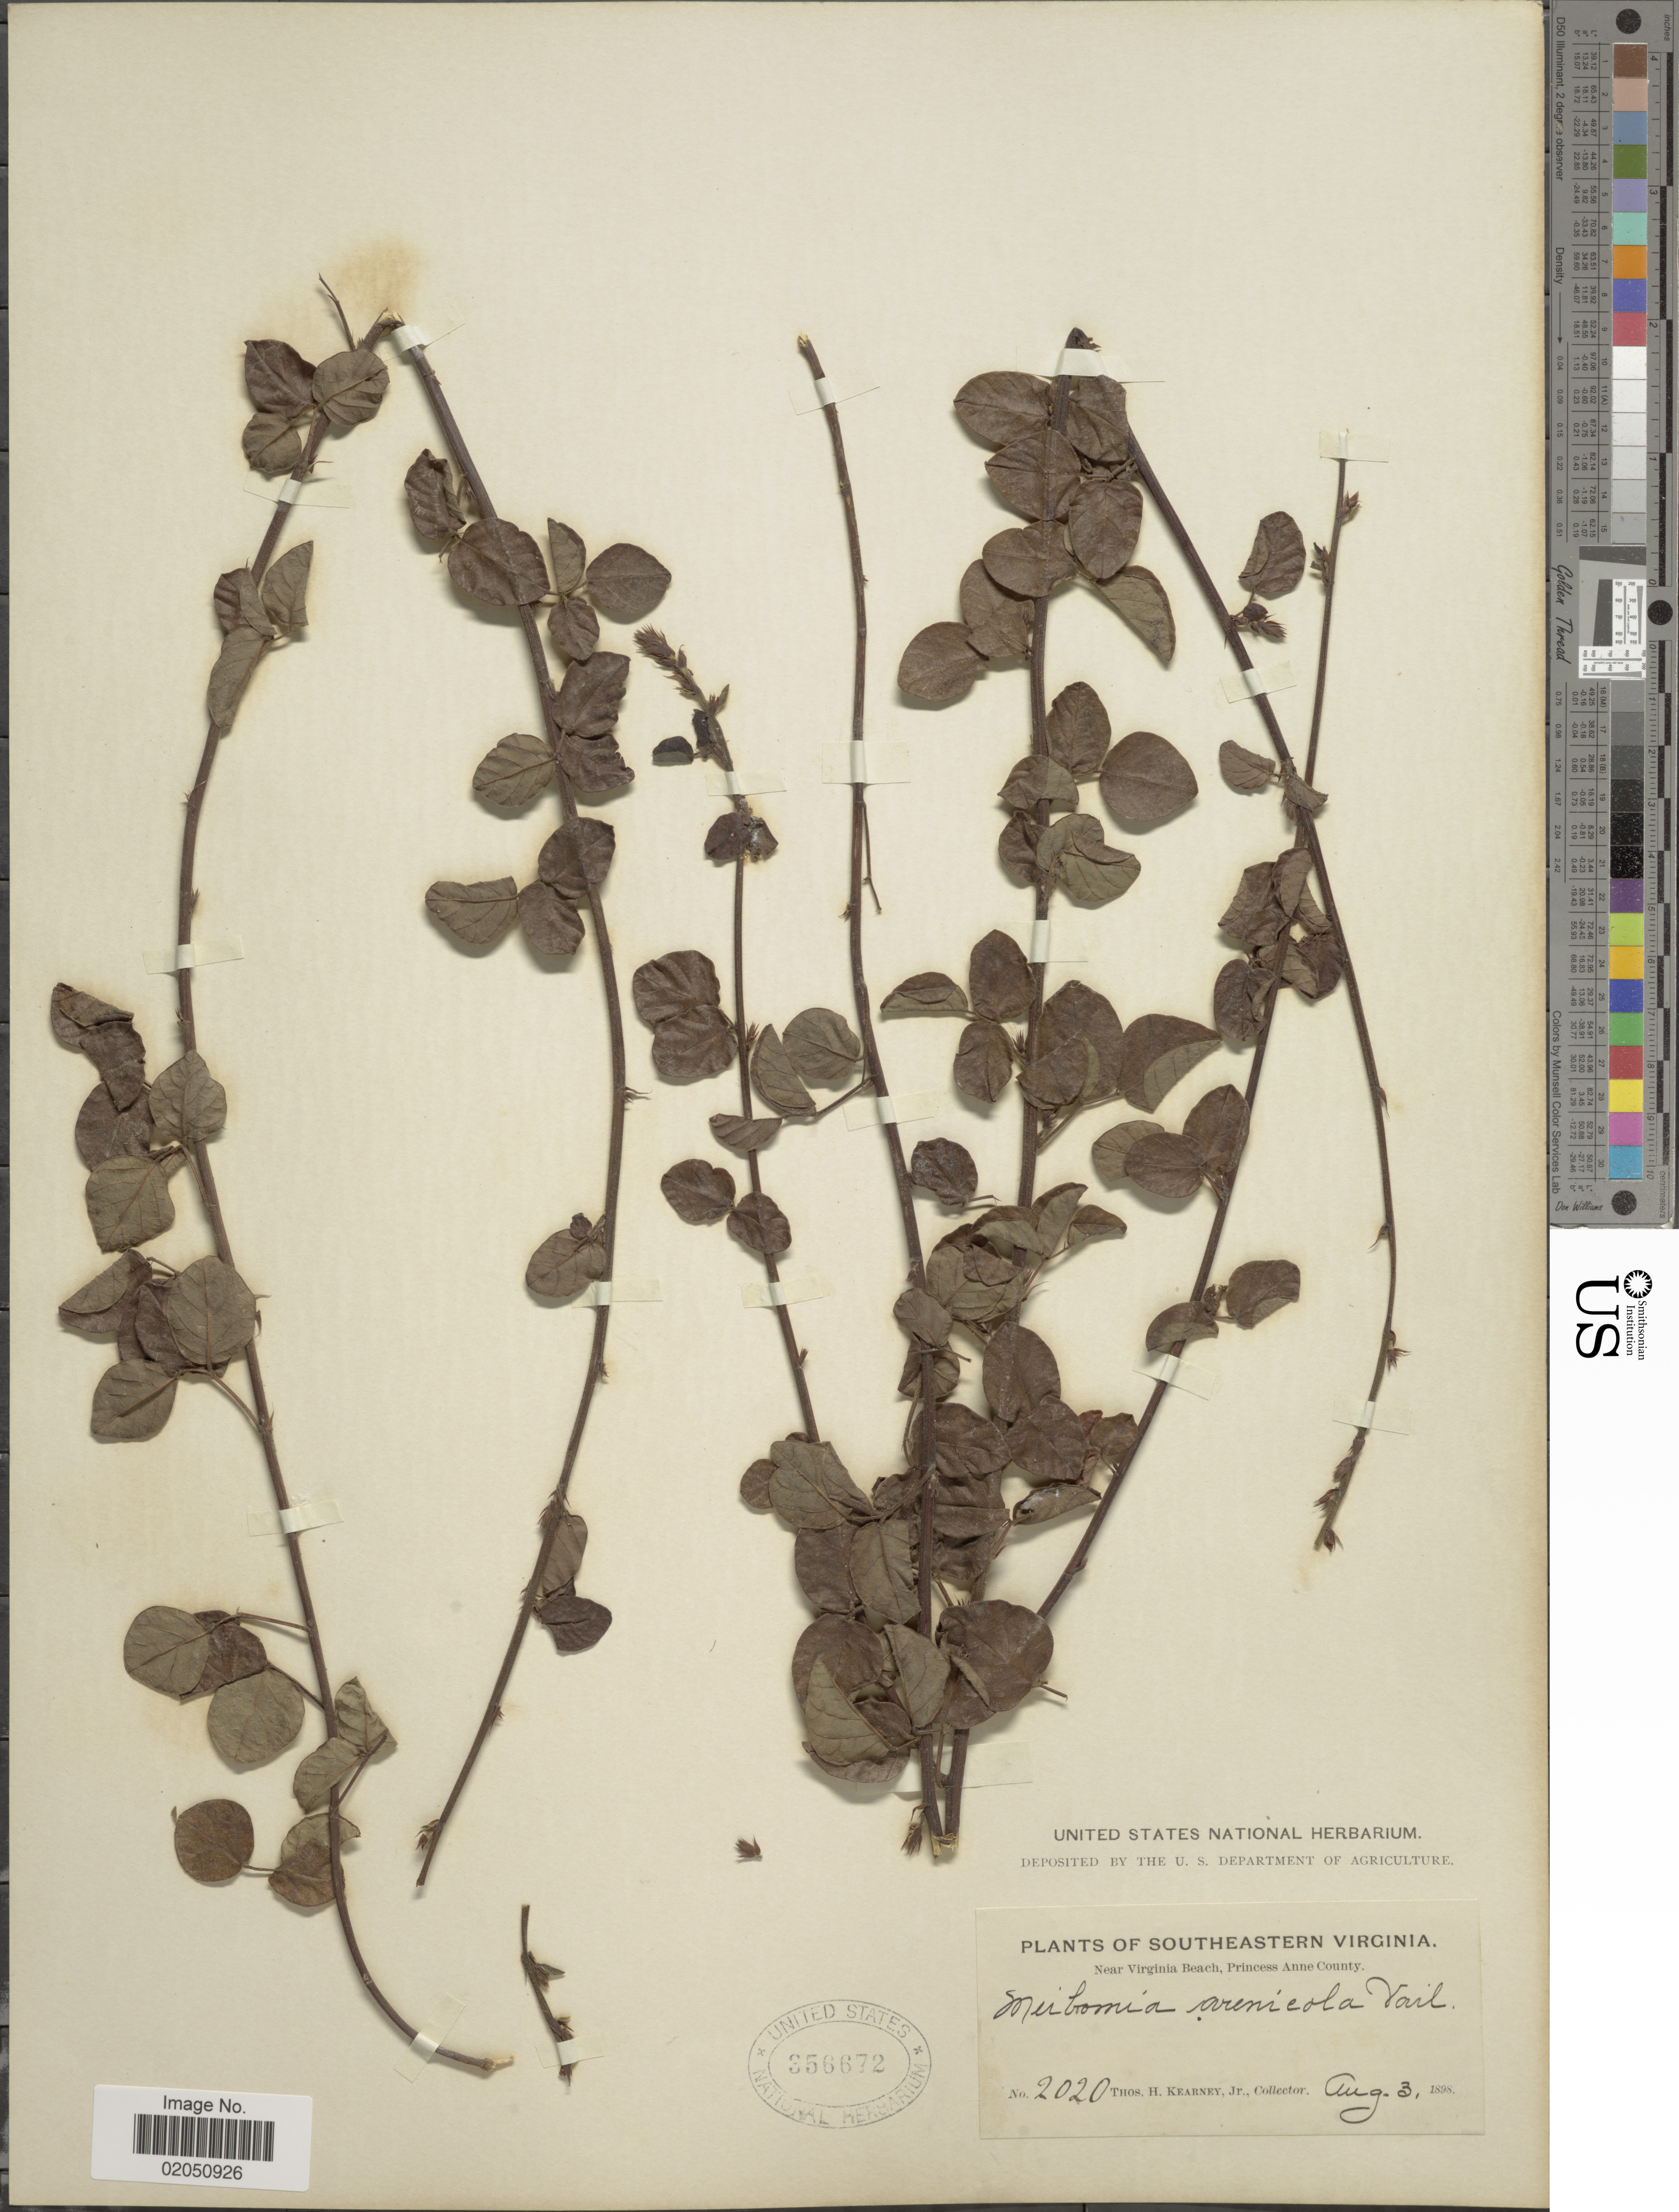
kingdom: Plantae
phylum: Tracheophyta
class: Magnoliopsida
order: Fabales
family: Fabaceae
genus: Desmodium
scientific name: Desmodium lineatum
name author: DC.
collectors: T. H. Kearney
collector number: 2020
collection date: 1898-08-03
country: United States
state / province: Virginia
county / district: City of Virginia Beach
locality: Southeastern Virginia, Near Virginia Beach, Princess Anna County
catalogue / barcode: US 356672